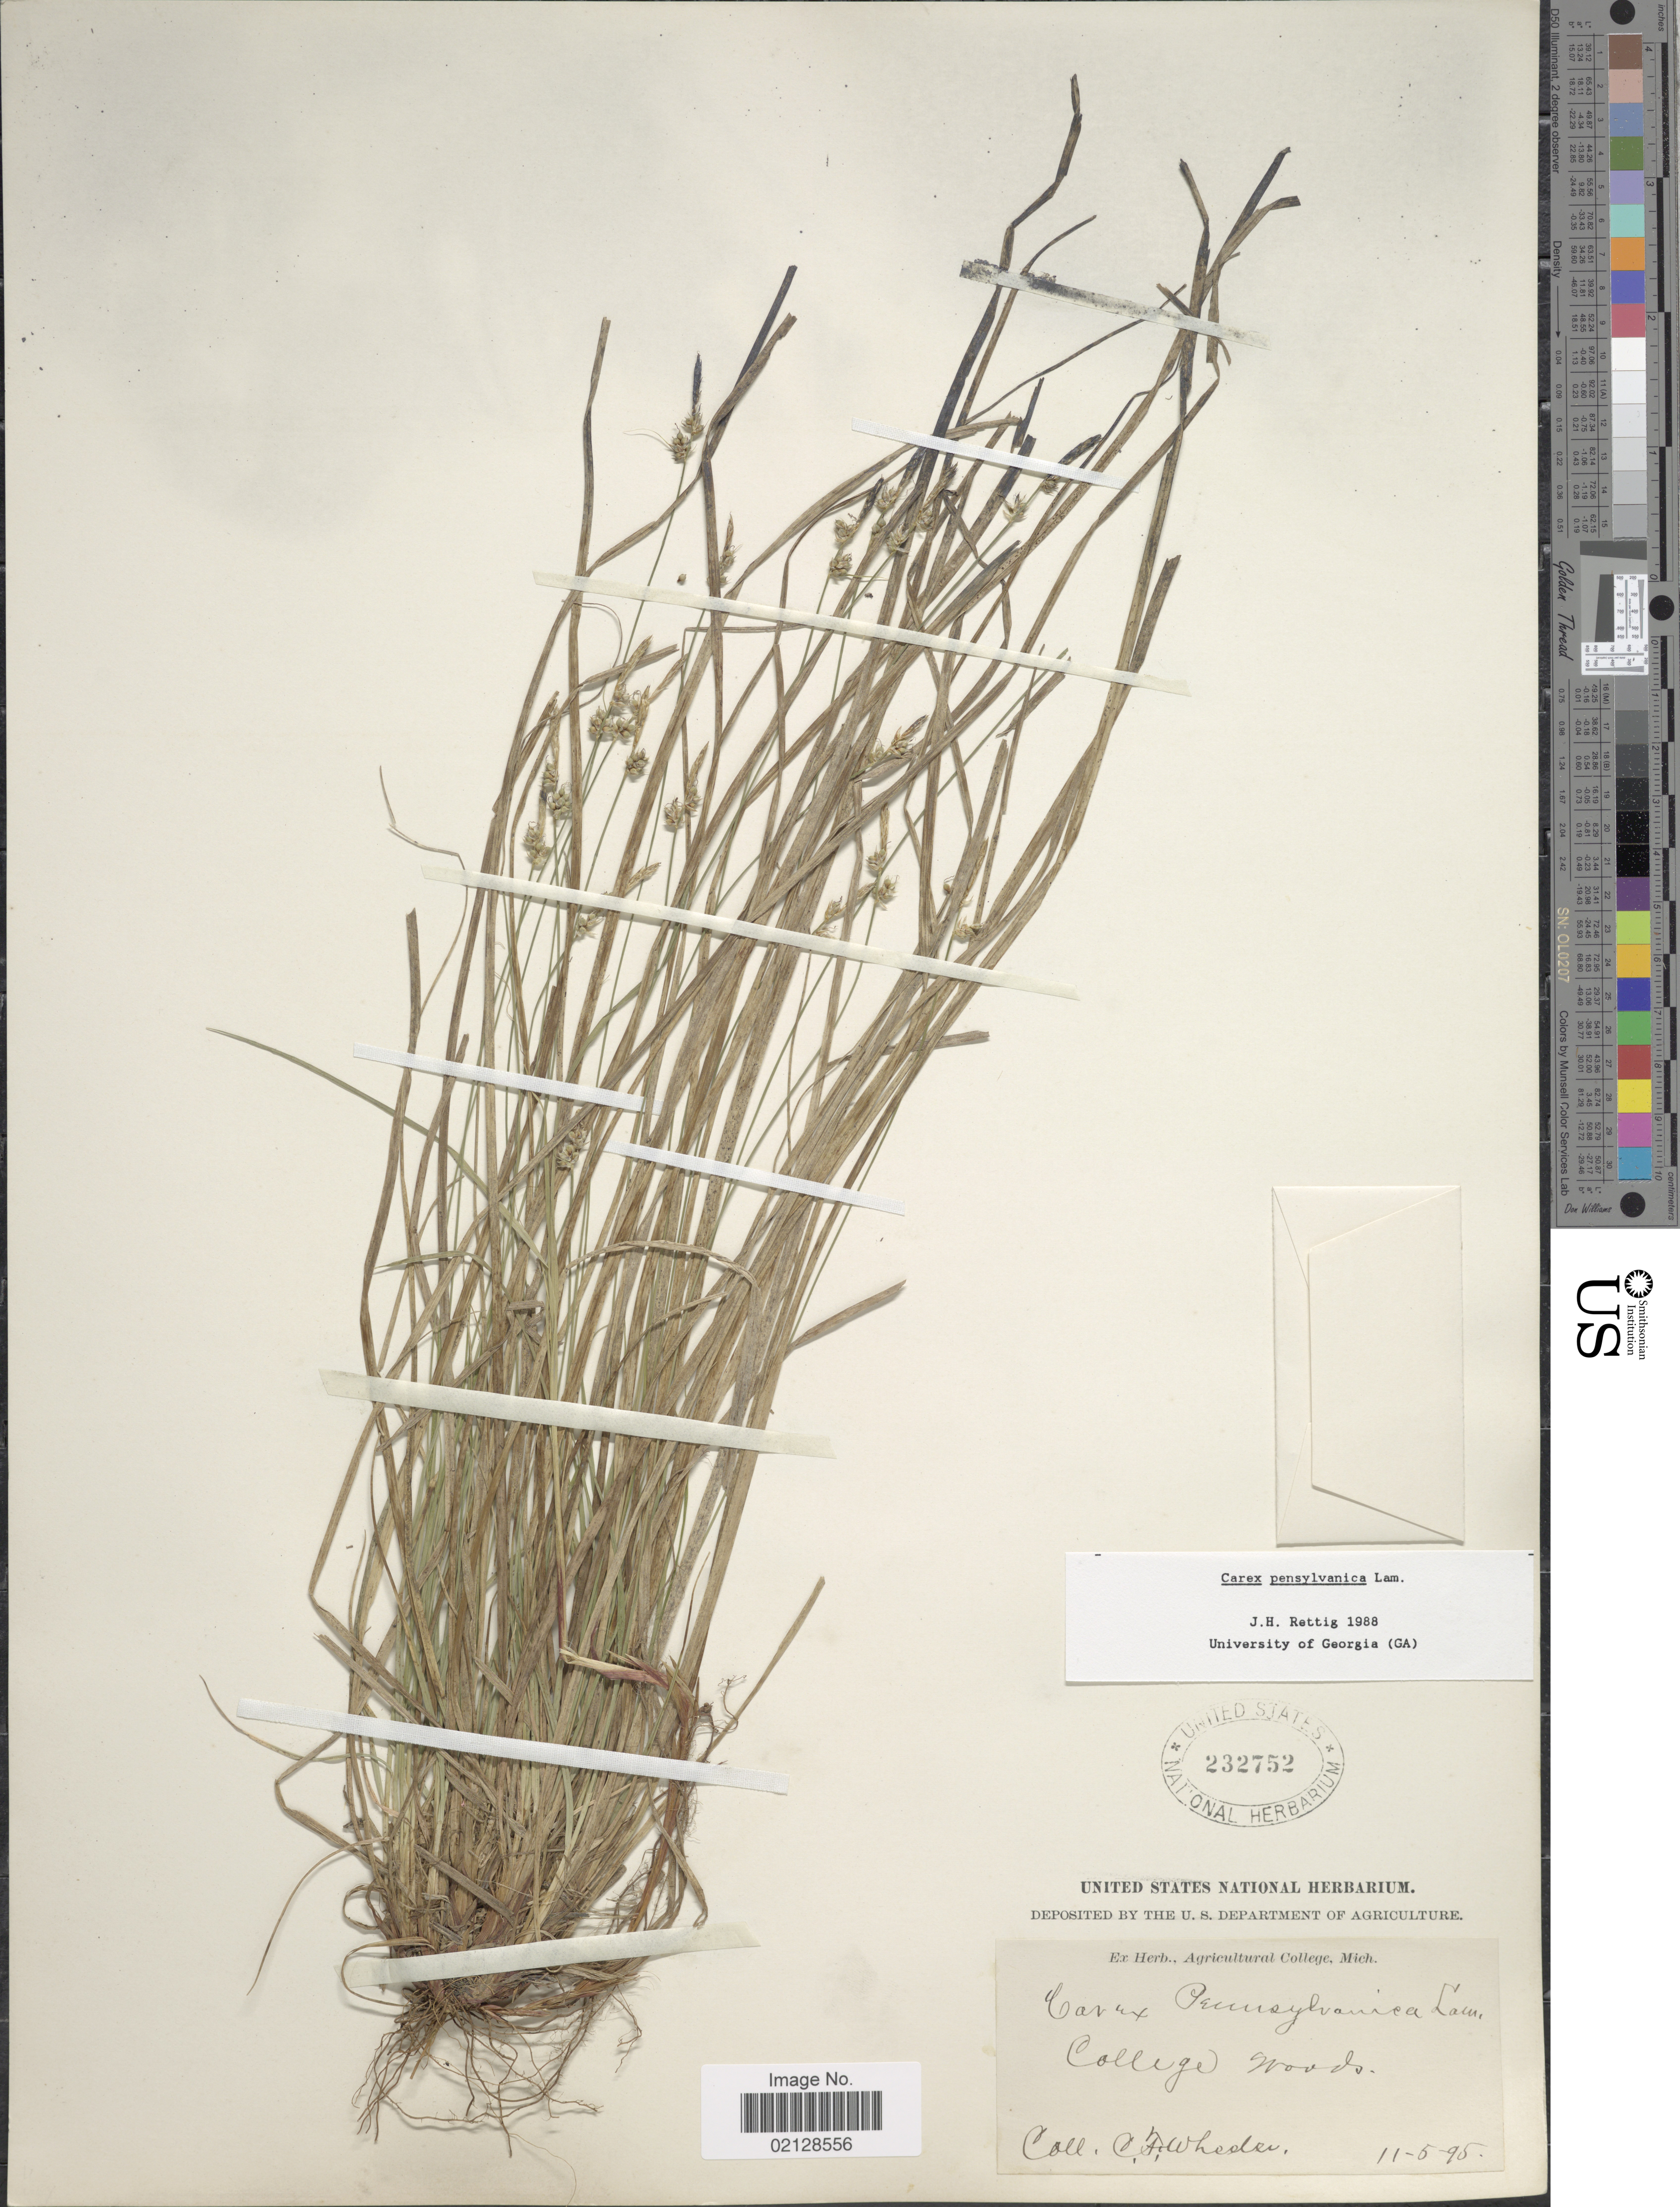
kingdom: Plantae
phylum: Tracheophyta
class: Liliopsida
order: Poales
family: Cyperaceae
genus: Carex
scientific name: Carex pensylvanica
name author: Lam.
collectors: C. Wheeler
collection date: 1895-11-05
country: United States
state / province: Michigan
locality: College woods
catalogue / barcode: US 232752